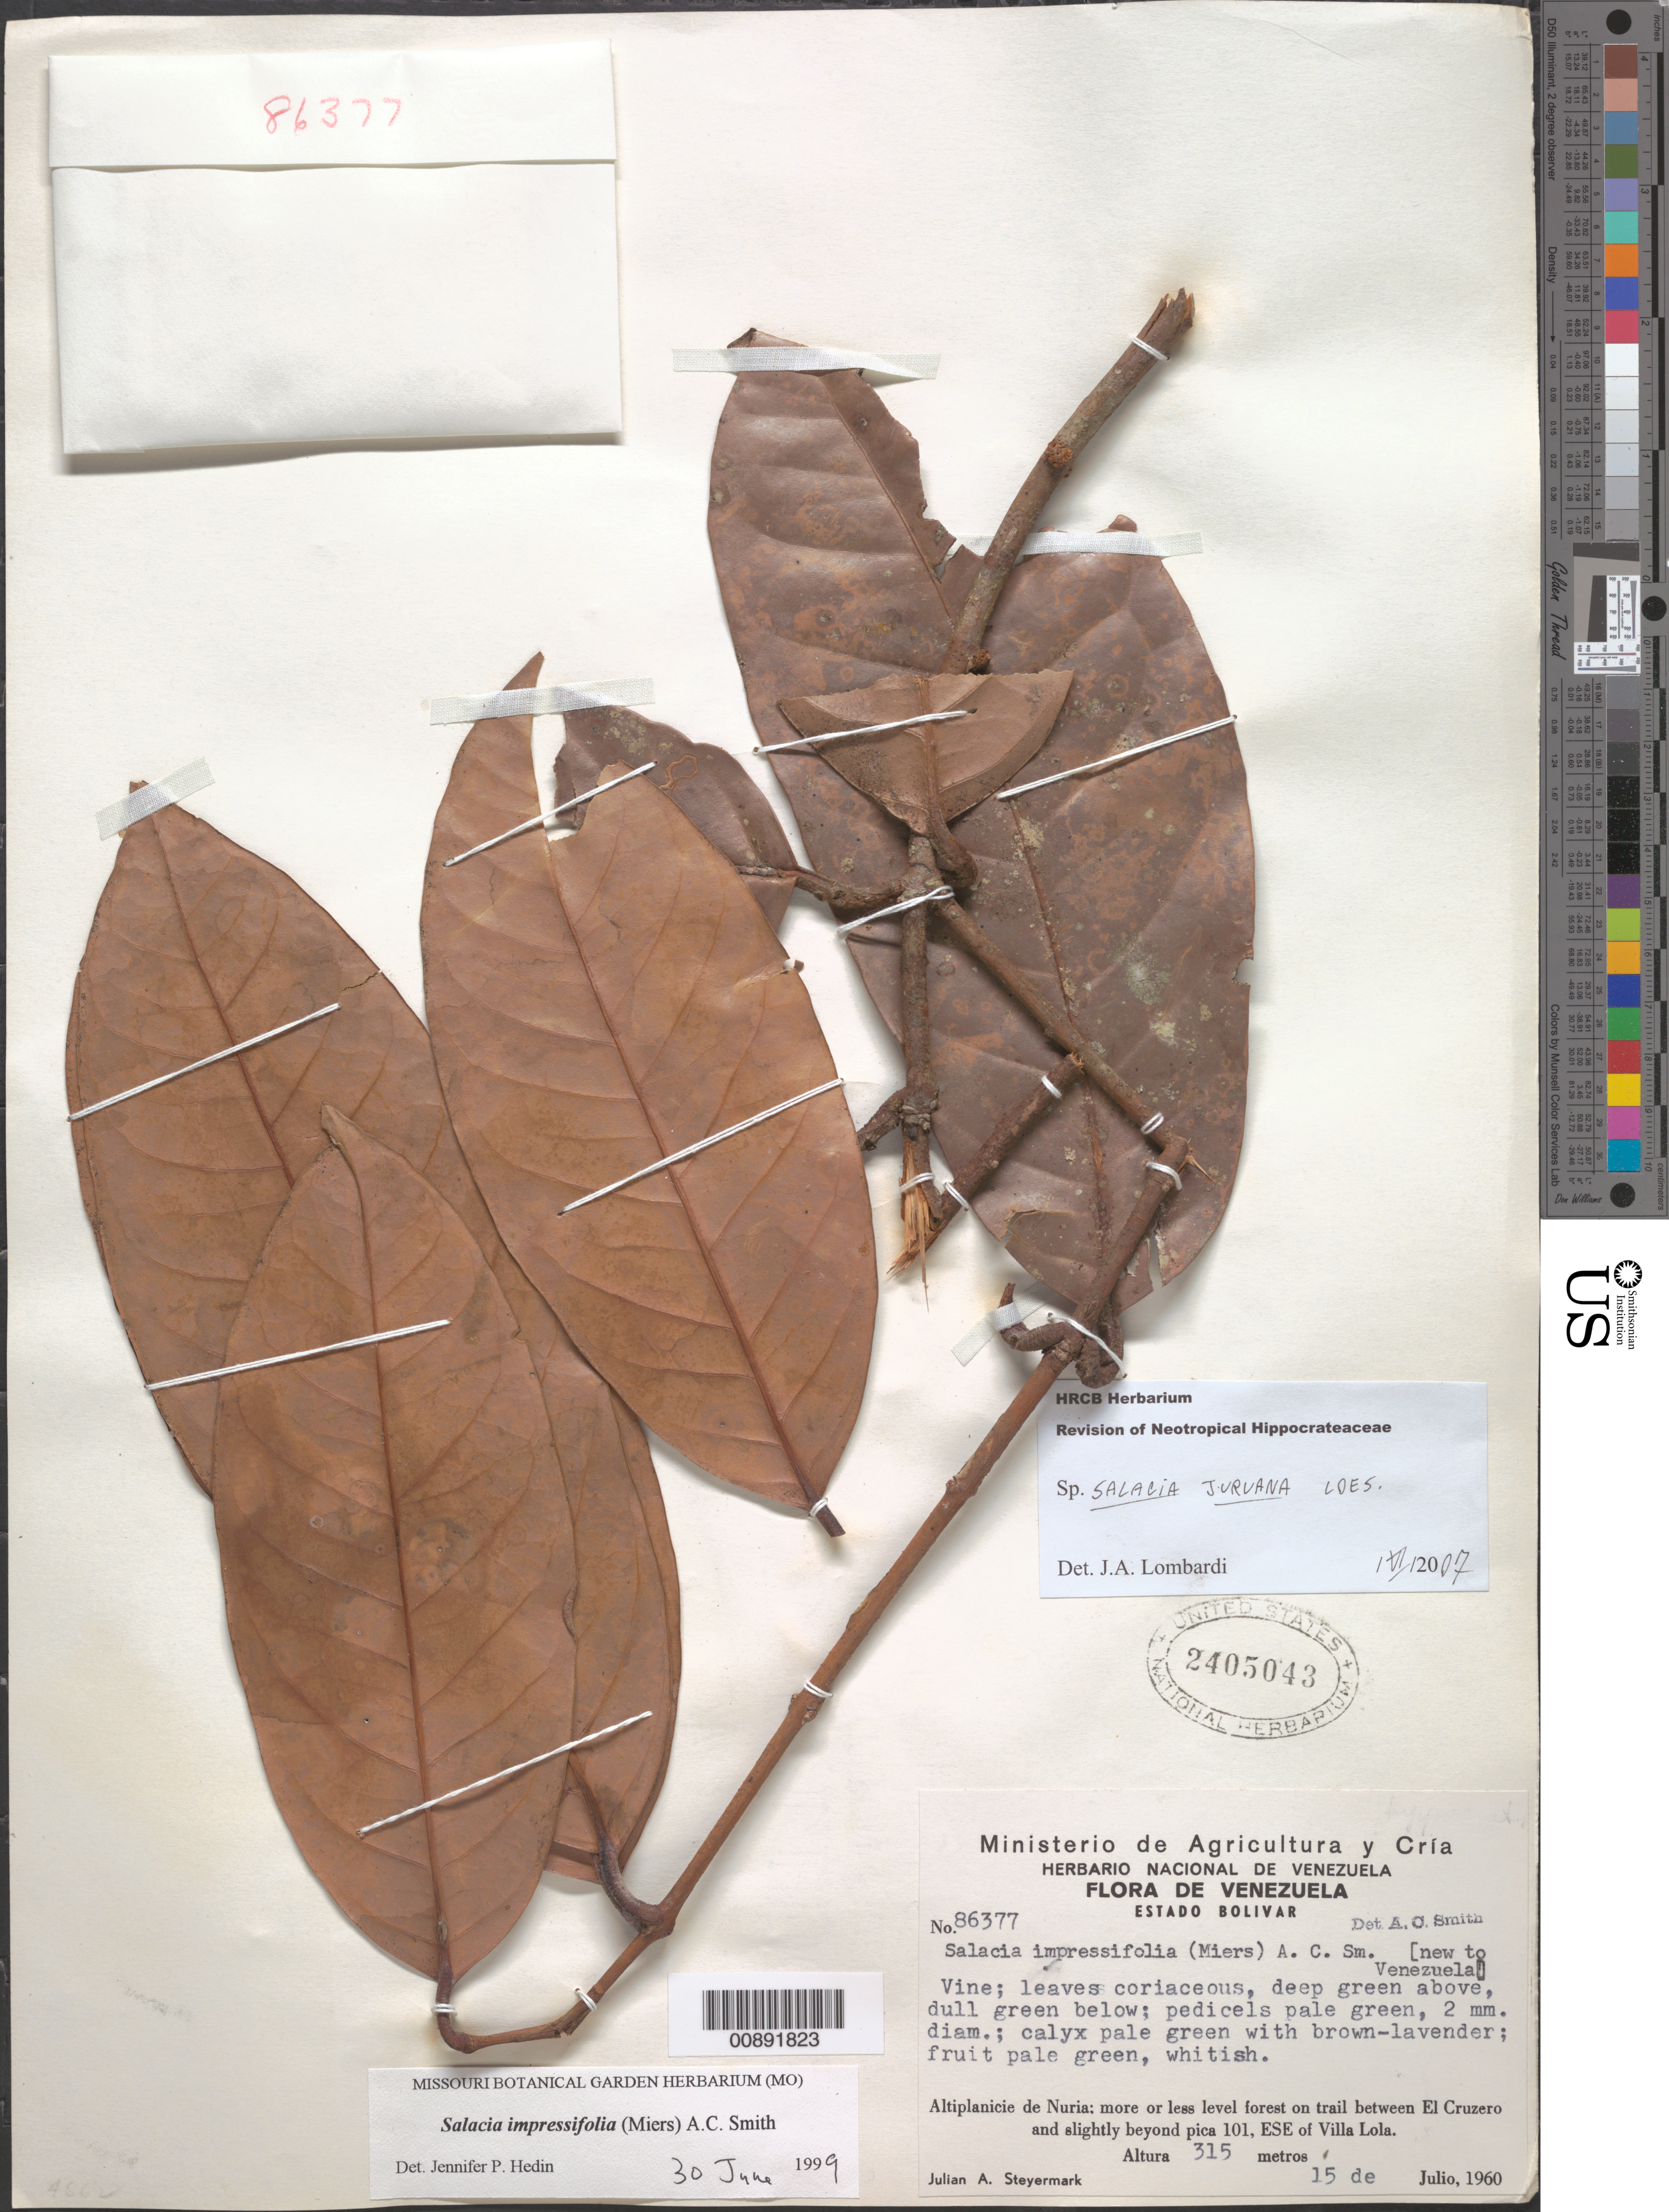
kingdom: Plantae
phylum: Tracheophyta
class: Magnoliopsida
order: Celastrales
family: Celastraceae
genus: Salacia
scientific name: Salacia juruana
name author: Loes.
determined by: Lombardi, Julio A.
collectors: J. Steyermark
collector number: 86377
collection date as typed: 15-Jul-60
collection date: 1960-07-15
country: Venezuela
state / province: Bolívar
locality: Altiplanicie de Nuria, trail between El Cruzero and pk 101, ESE of Villa Lola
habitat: More or less level forest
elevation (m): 315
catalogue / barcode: US 2405043